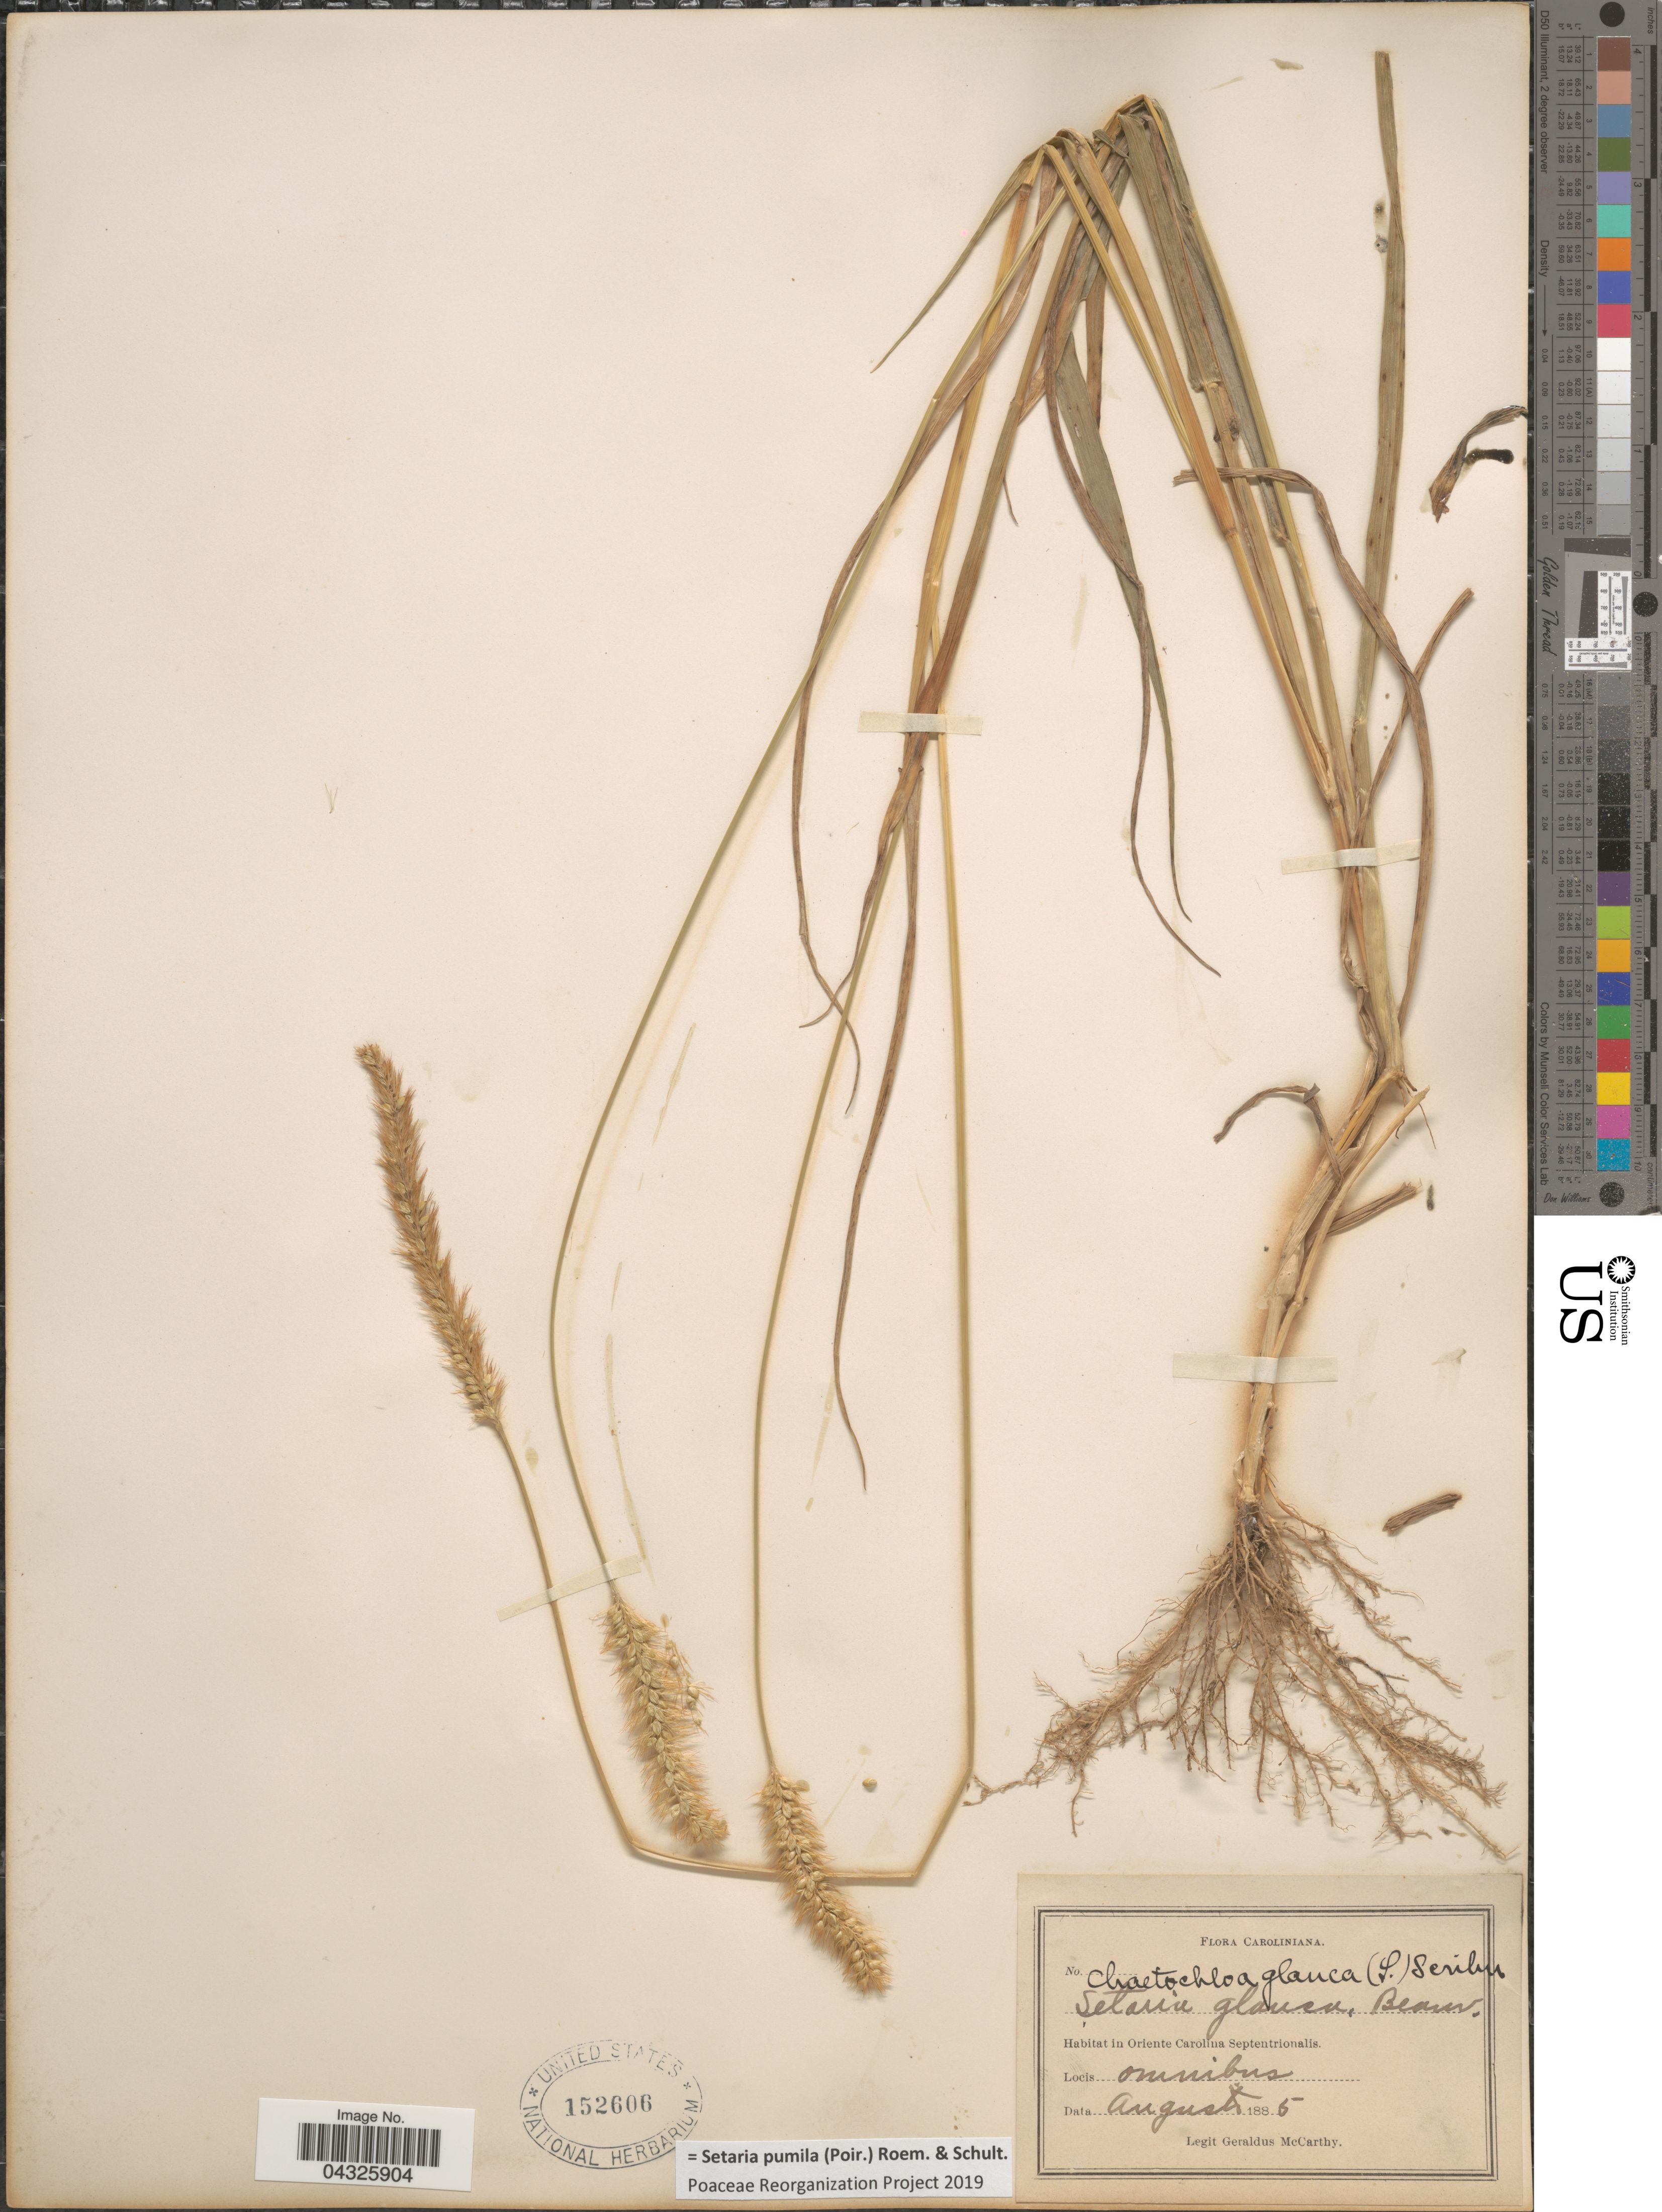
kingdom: Plantae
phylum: Tracheophyta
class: Liliopsida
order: Poales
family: Poaceae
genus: Setaria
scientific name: Setaria pumila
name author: (Poir.) Roem. & Schult.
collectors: M. McCarthy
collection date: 1885-08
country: United States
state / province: North Carolina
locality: Caroliniana. Oriente Carolina Septentrionalis. Omnibus.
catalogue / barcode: US 152606